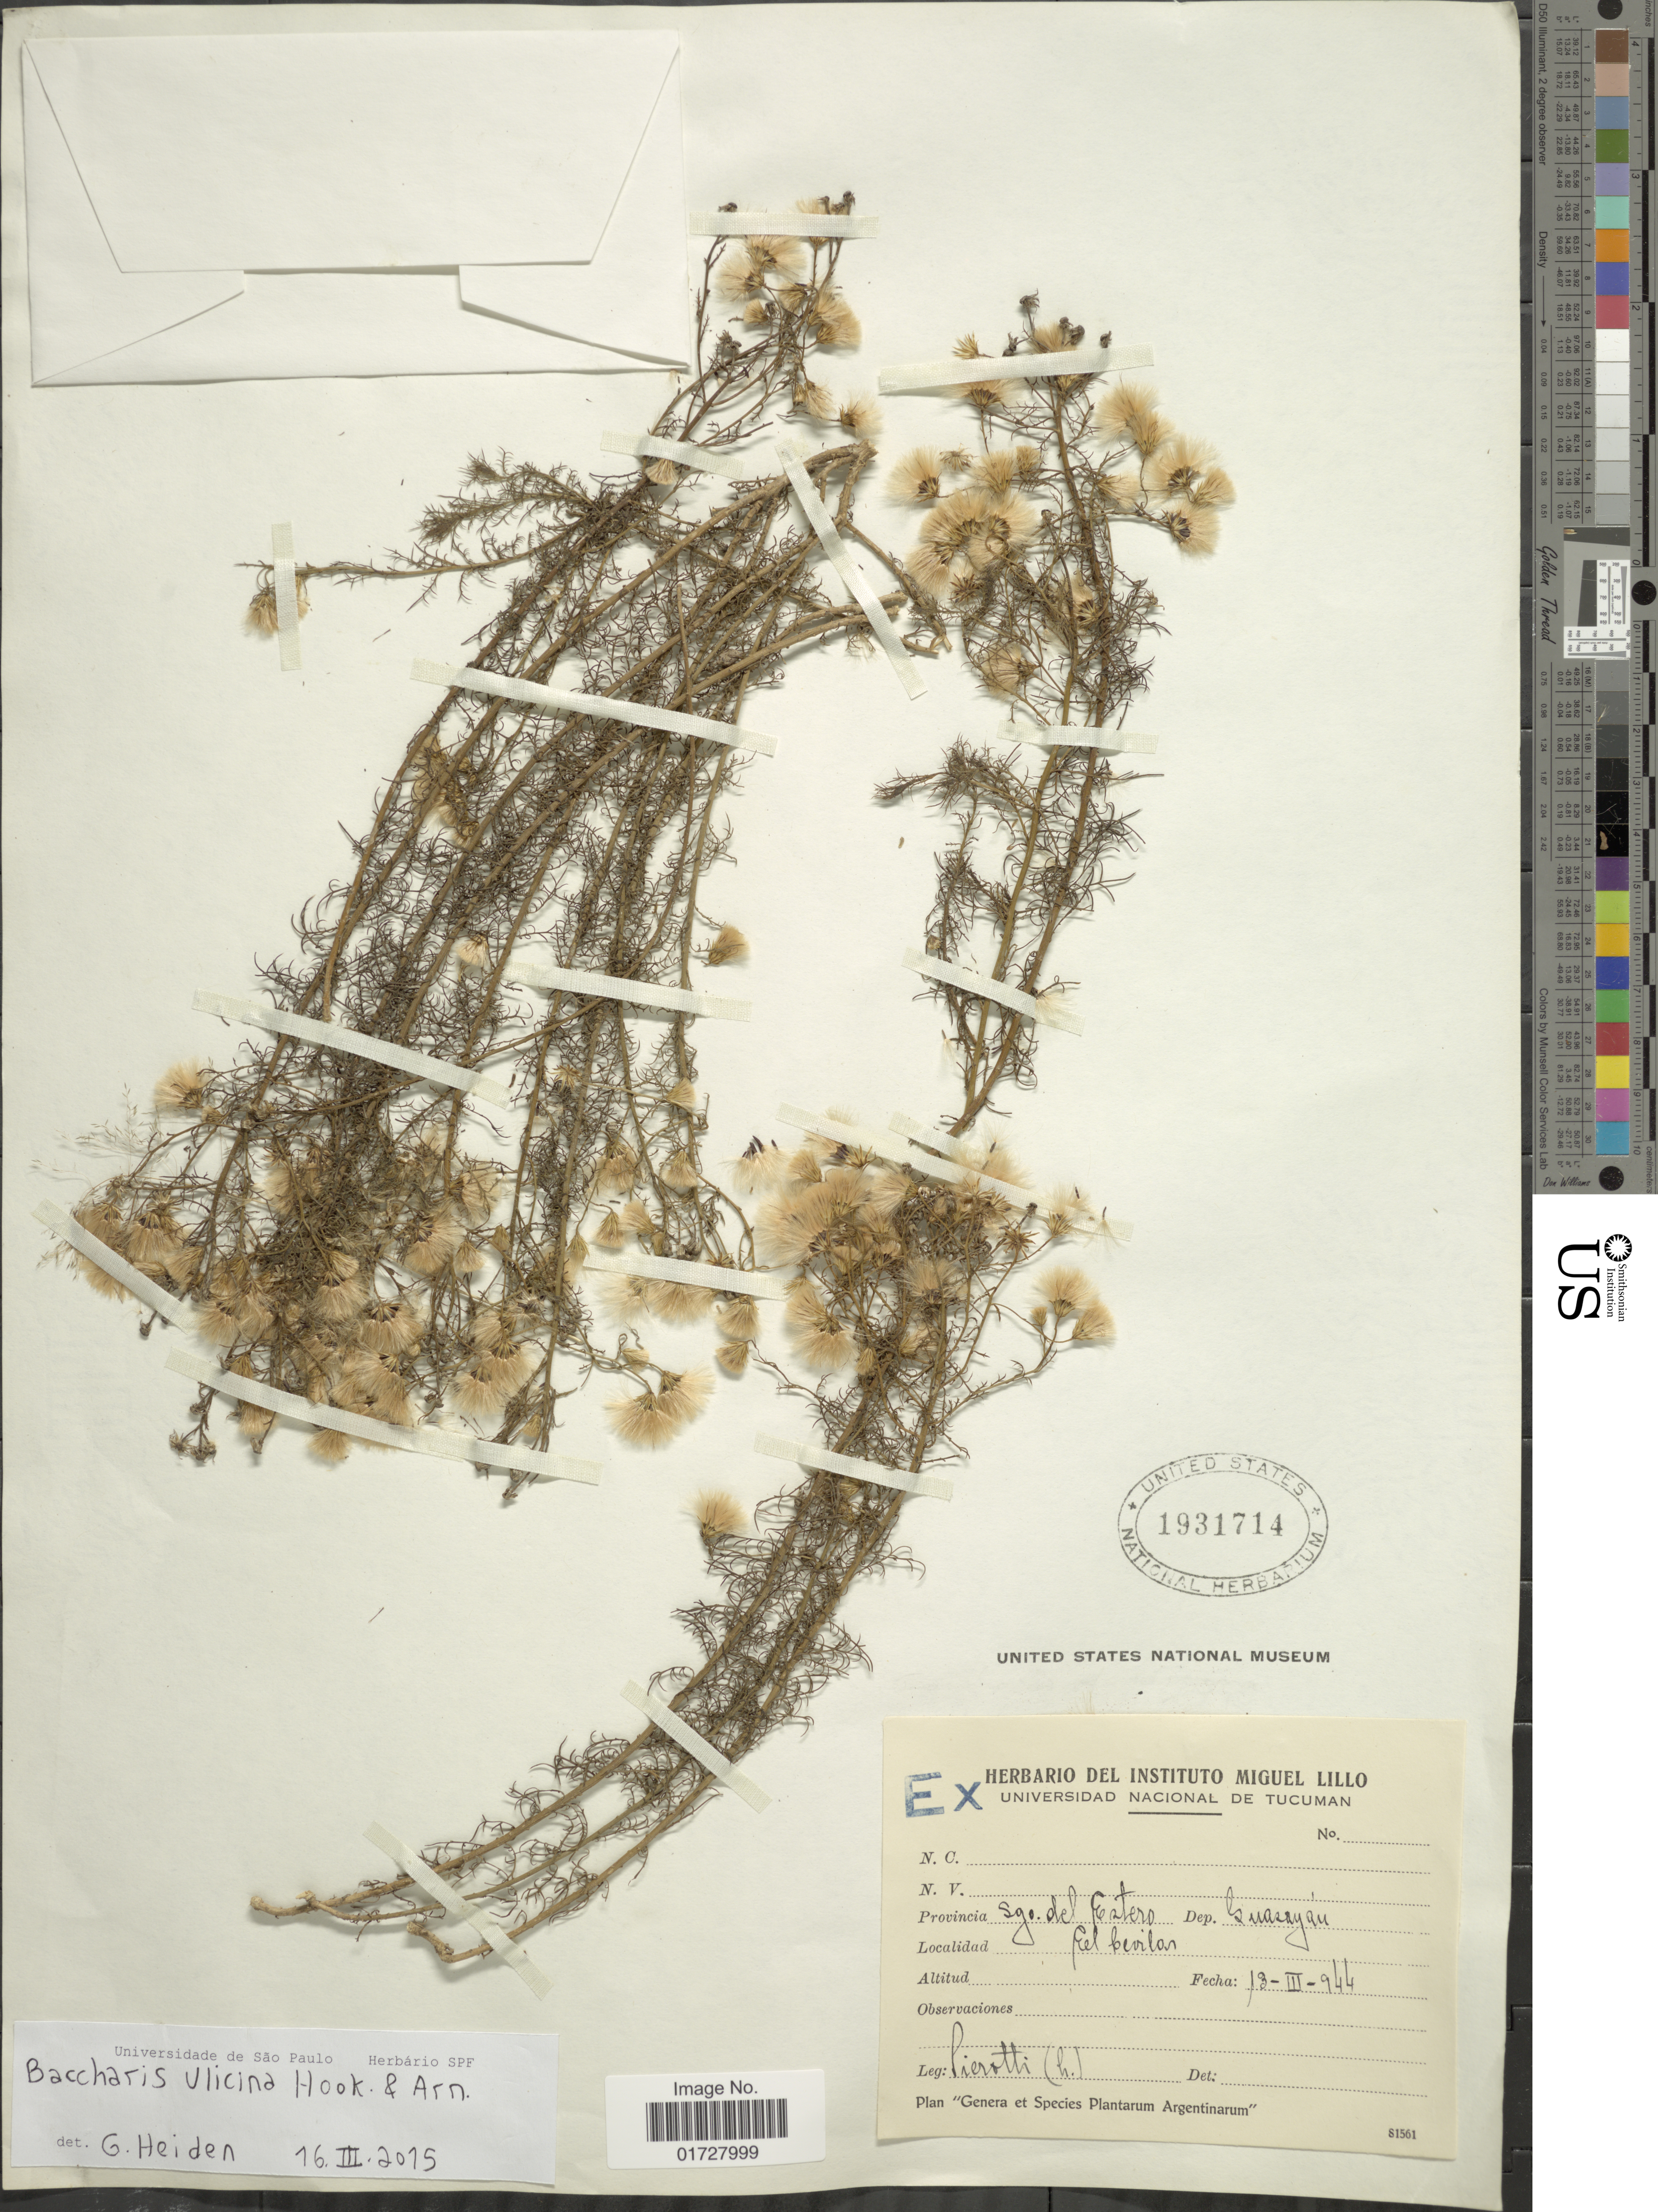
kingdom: Plantae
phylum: Tracheophyta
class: Magnoliopsida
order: Asterales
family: Asteraceae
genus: Baccharis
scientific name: Baccharis ulicina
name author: Hook. & Arn.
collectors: S. A. Pierotti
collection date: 1944-03-13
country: Argentina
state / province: Santiago del Estero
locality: Sgo. del Estero, Dep. Guasayan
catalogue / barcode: US 1931714